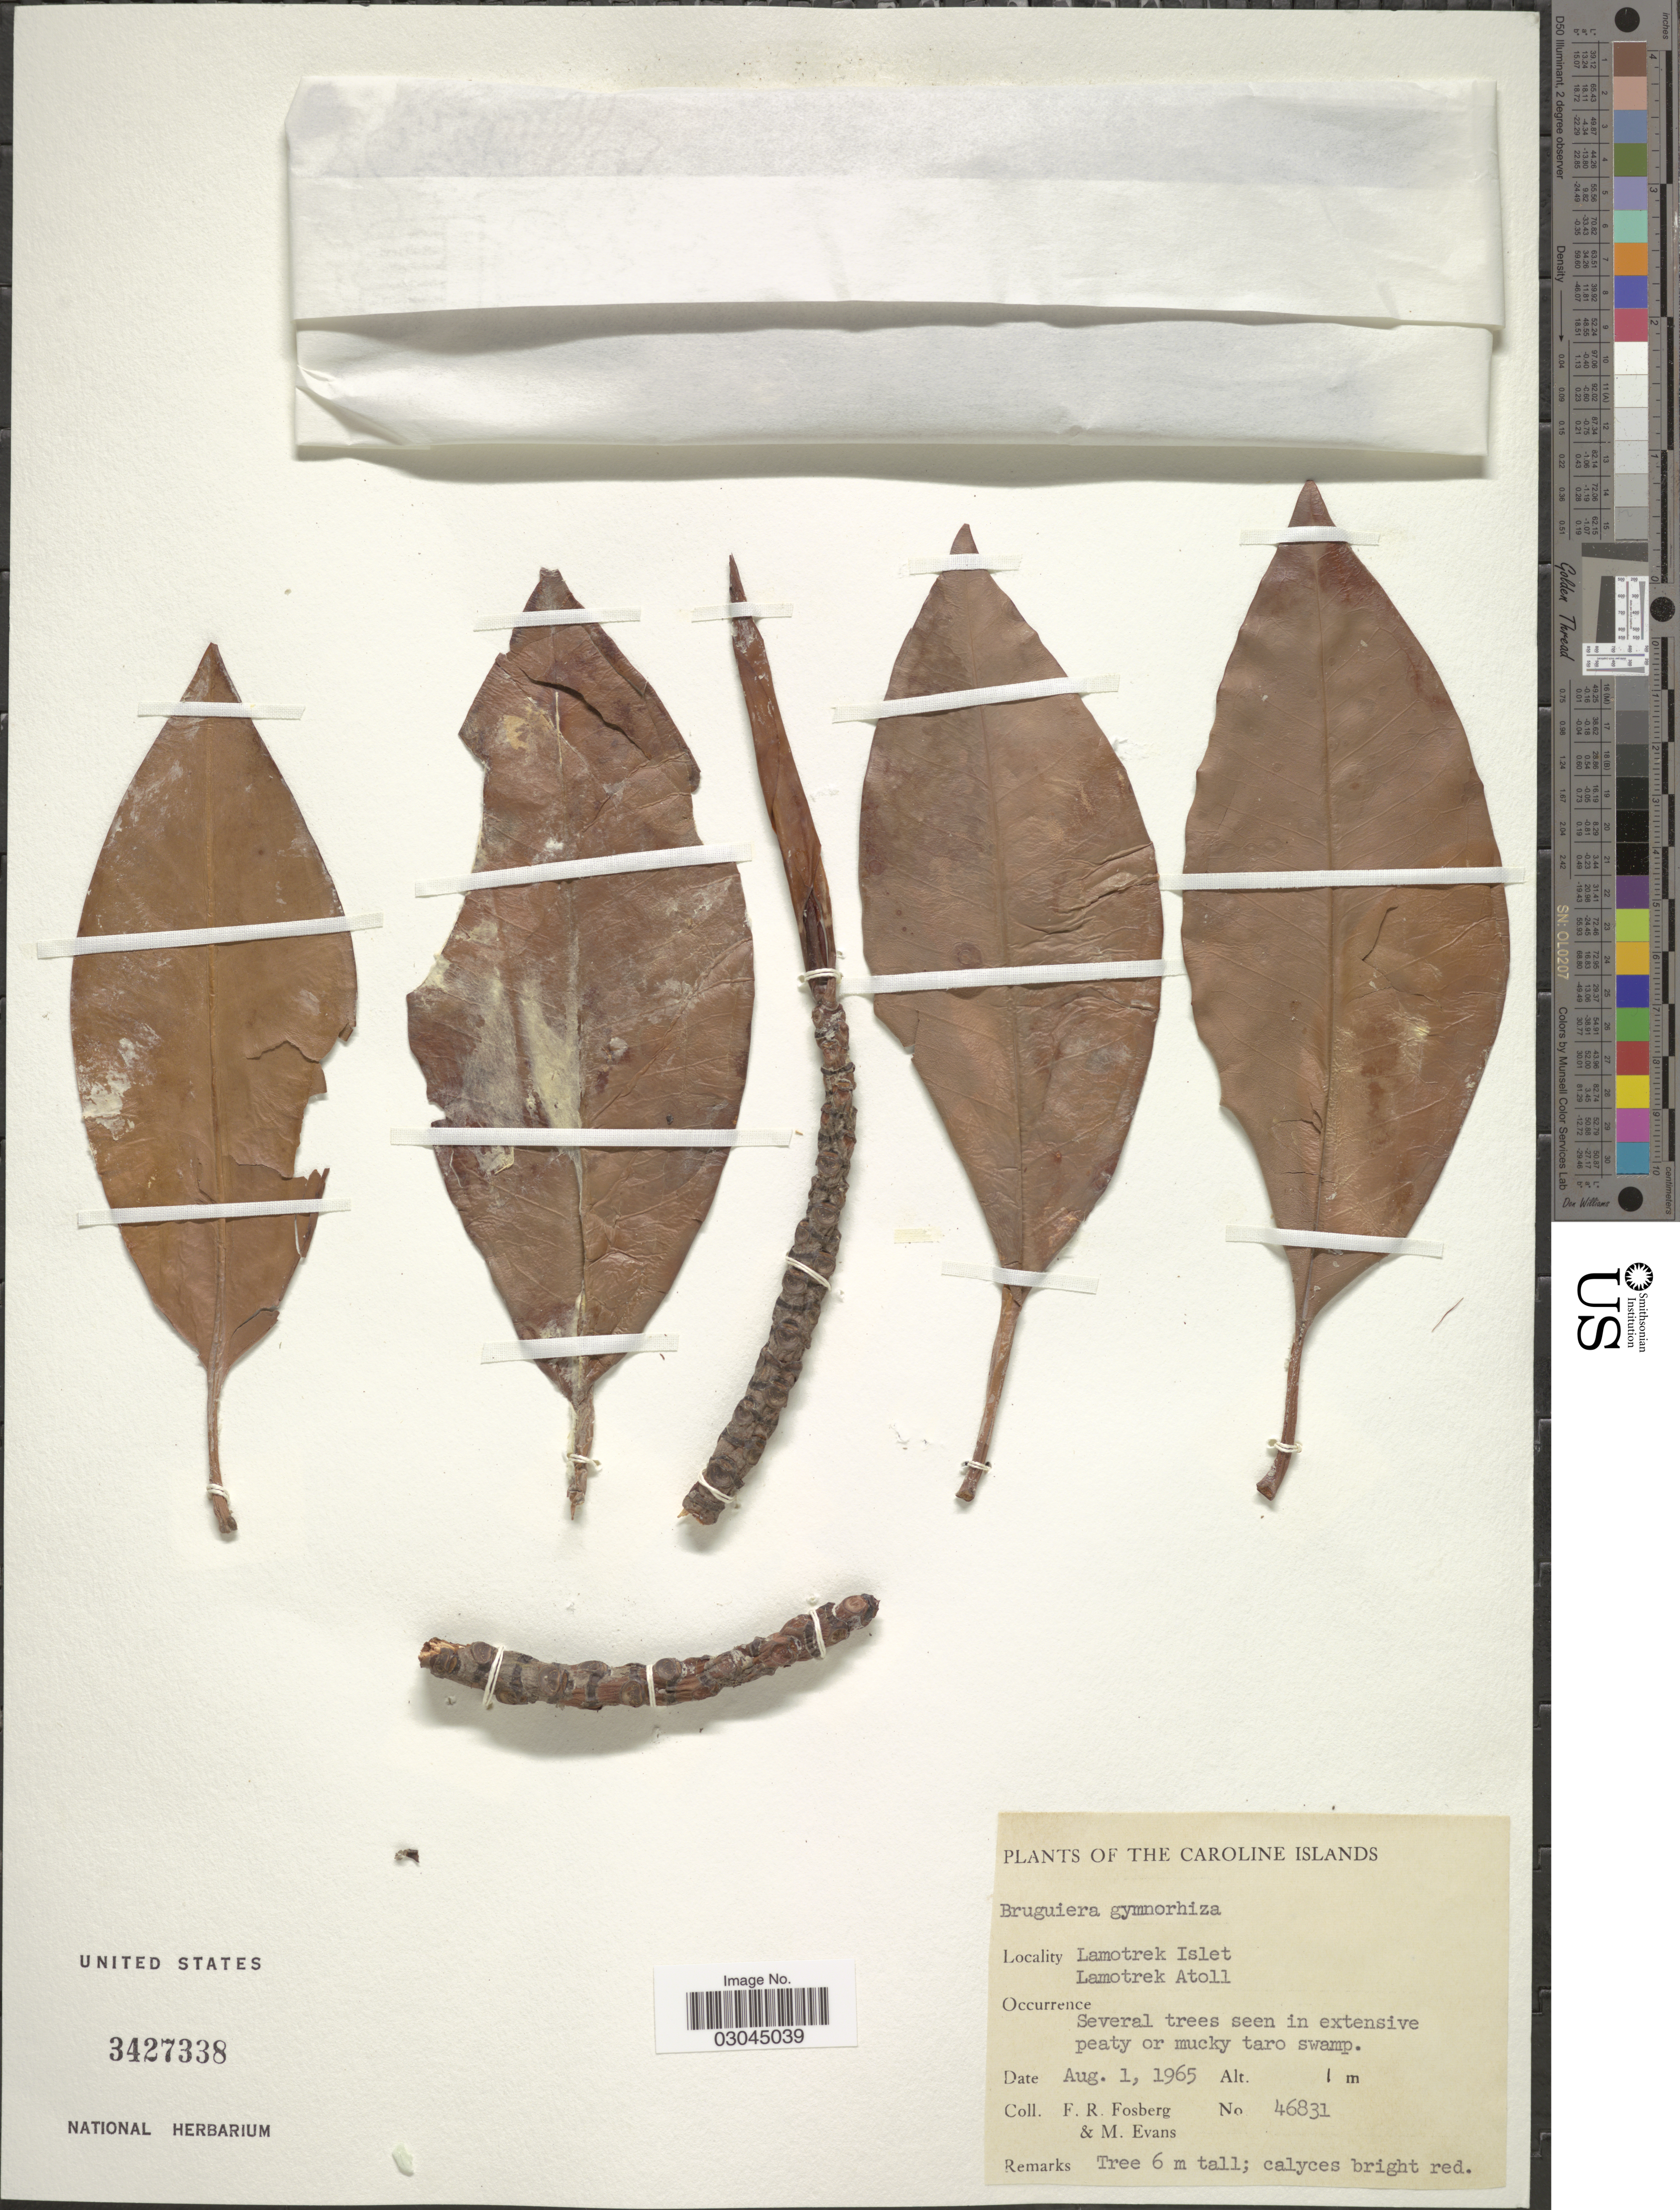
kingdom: Plantae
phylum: Tracheophyta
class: Magnoliopsida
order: Malpighiales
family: Rhizophoraceae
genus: Bruguiera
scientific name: Bruguiera gymnorhiza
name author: (L.) Savigny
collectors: F. R. Fosberg & M. Evans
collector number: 46831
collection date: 1965-08-01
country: Micronesia, Federated States of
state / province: Yap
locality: The Caroline Islands, Lamotrek Islet, Lamotrek Atoll.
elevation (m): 1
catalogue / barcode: US 3427338